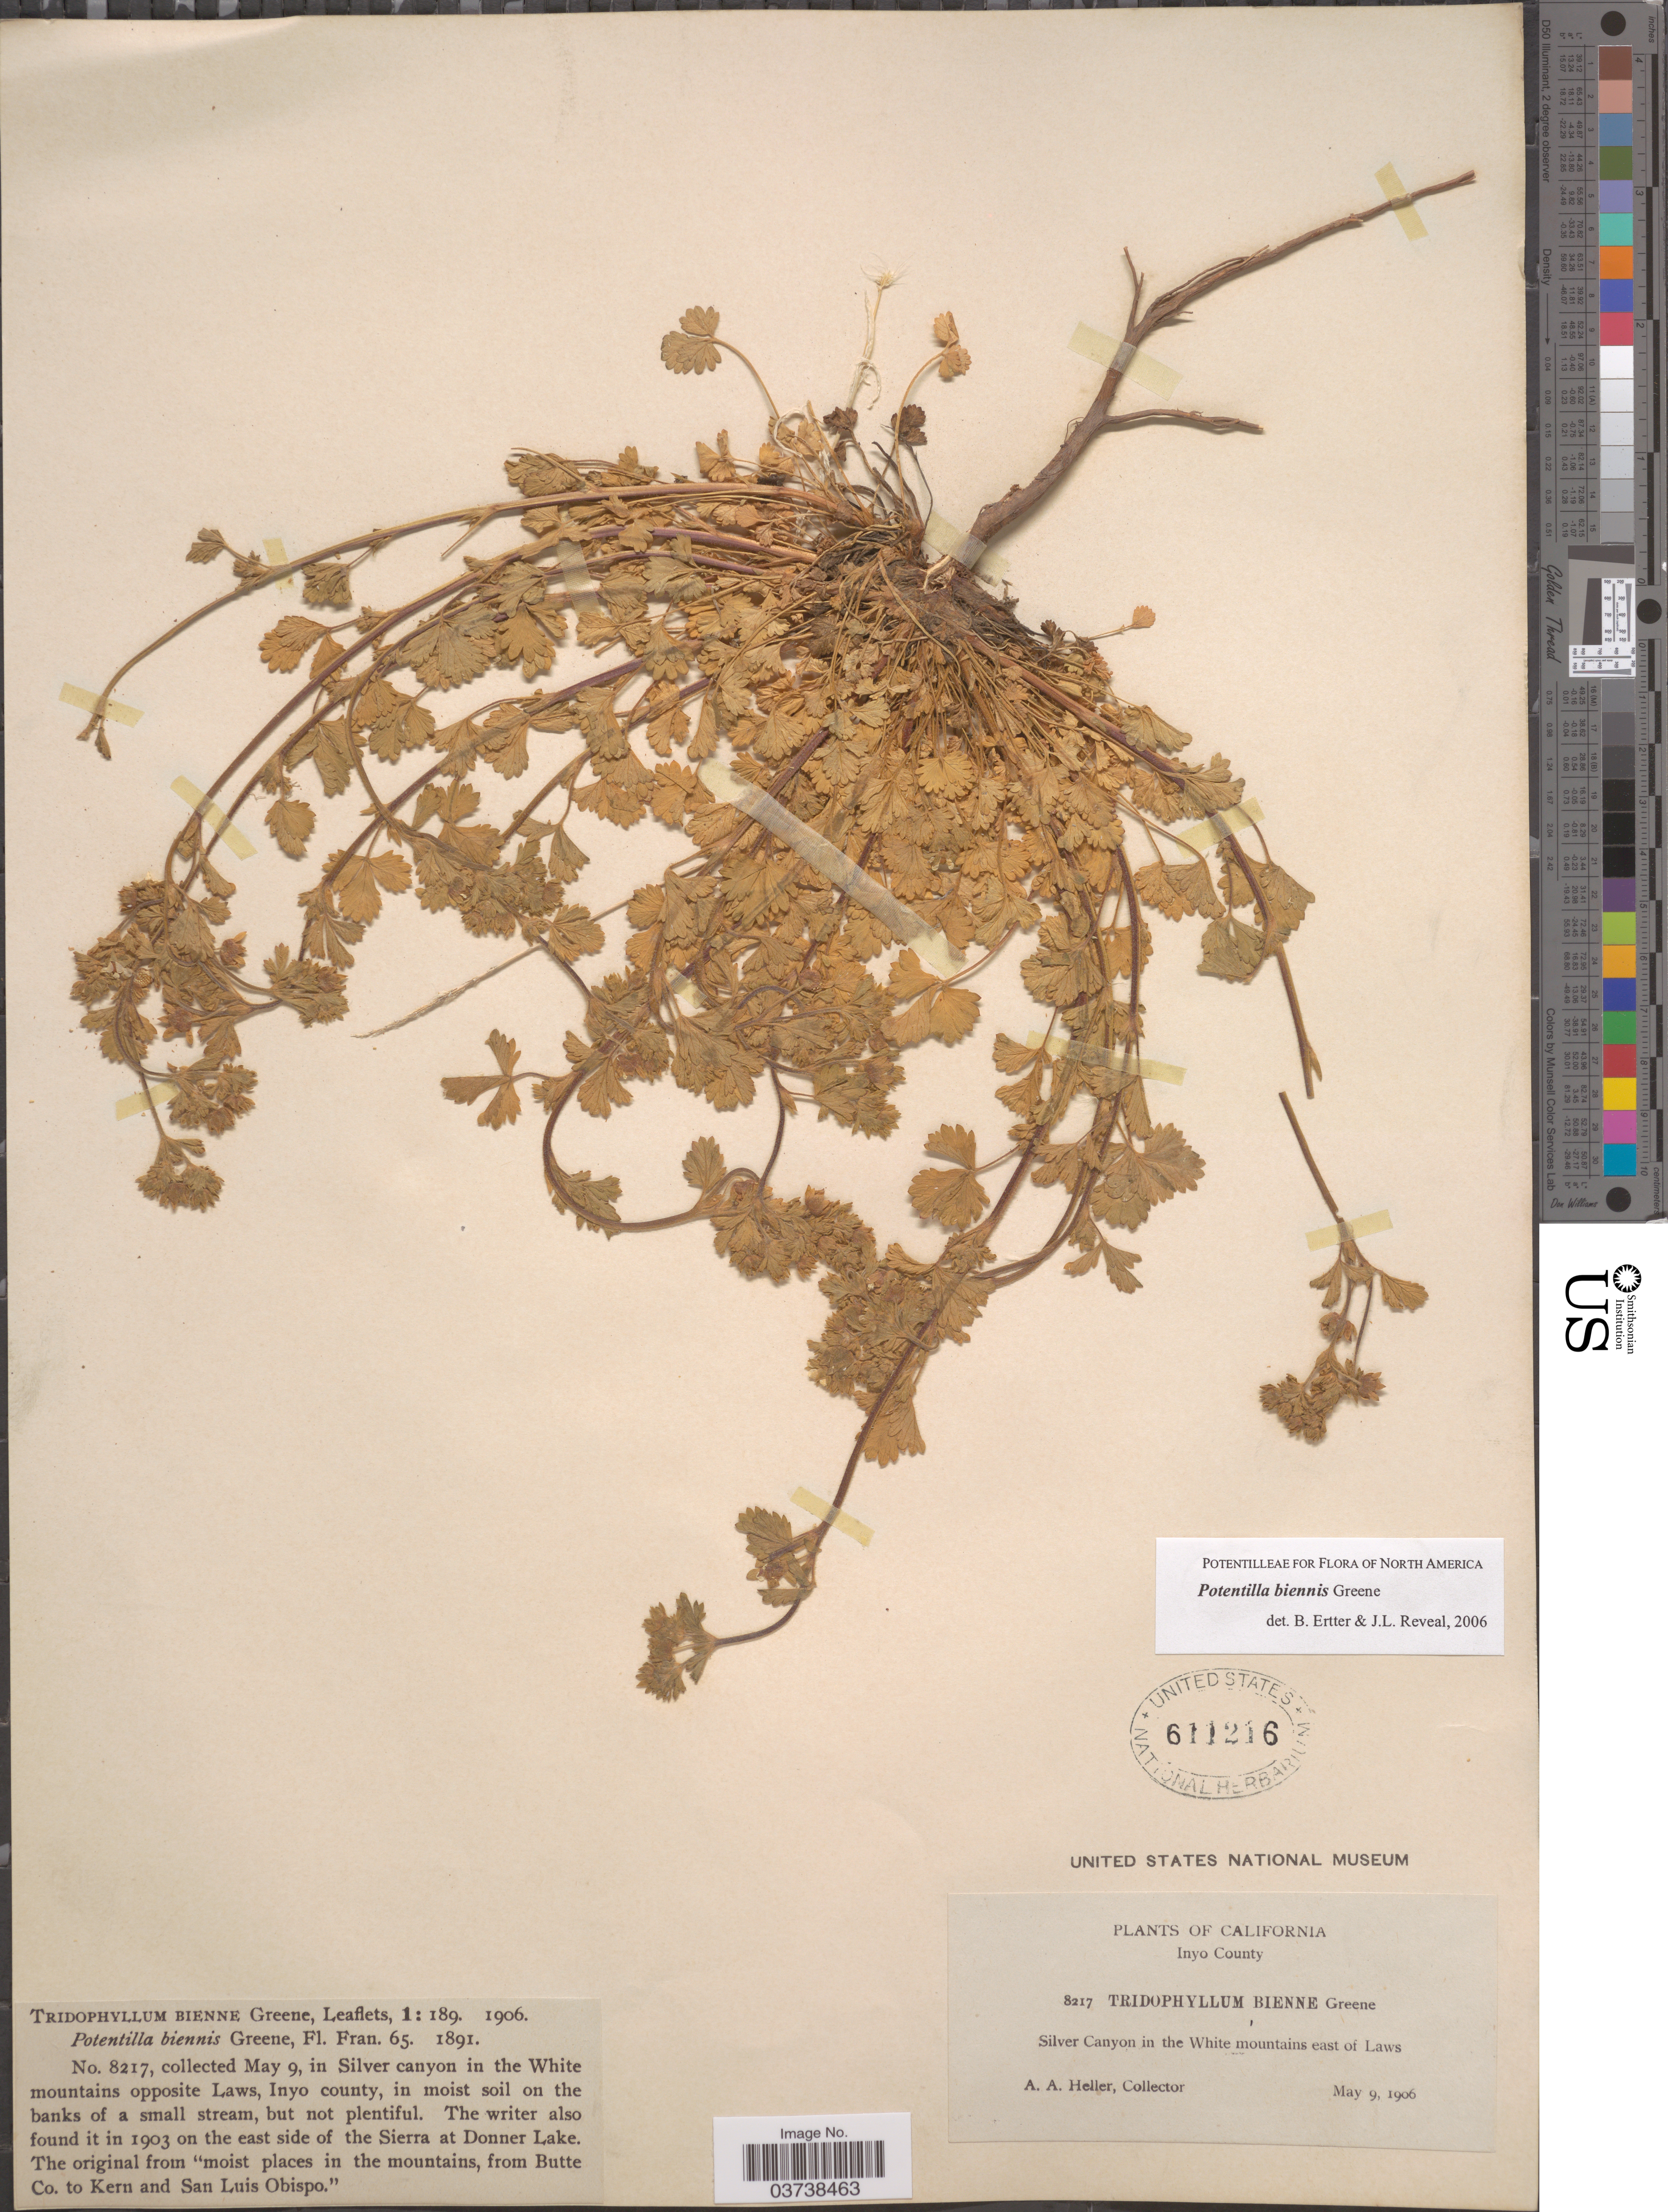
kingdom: Plantae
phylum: Tracheophyta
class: Magnoliopsida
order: Rosales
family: Rosaceae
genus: Potentilla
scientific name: Potentilla biennis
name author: Greene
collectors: A. A. Heller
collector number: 8217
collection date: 1906-05-09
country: United States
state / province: California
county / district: Inyo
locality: Inyo County. Silver Canyon in the White Mountains east of Laws.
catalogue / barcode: US 611216